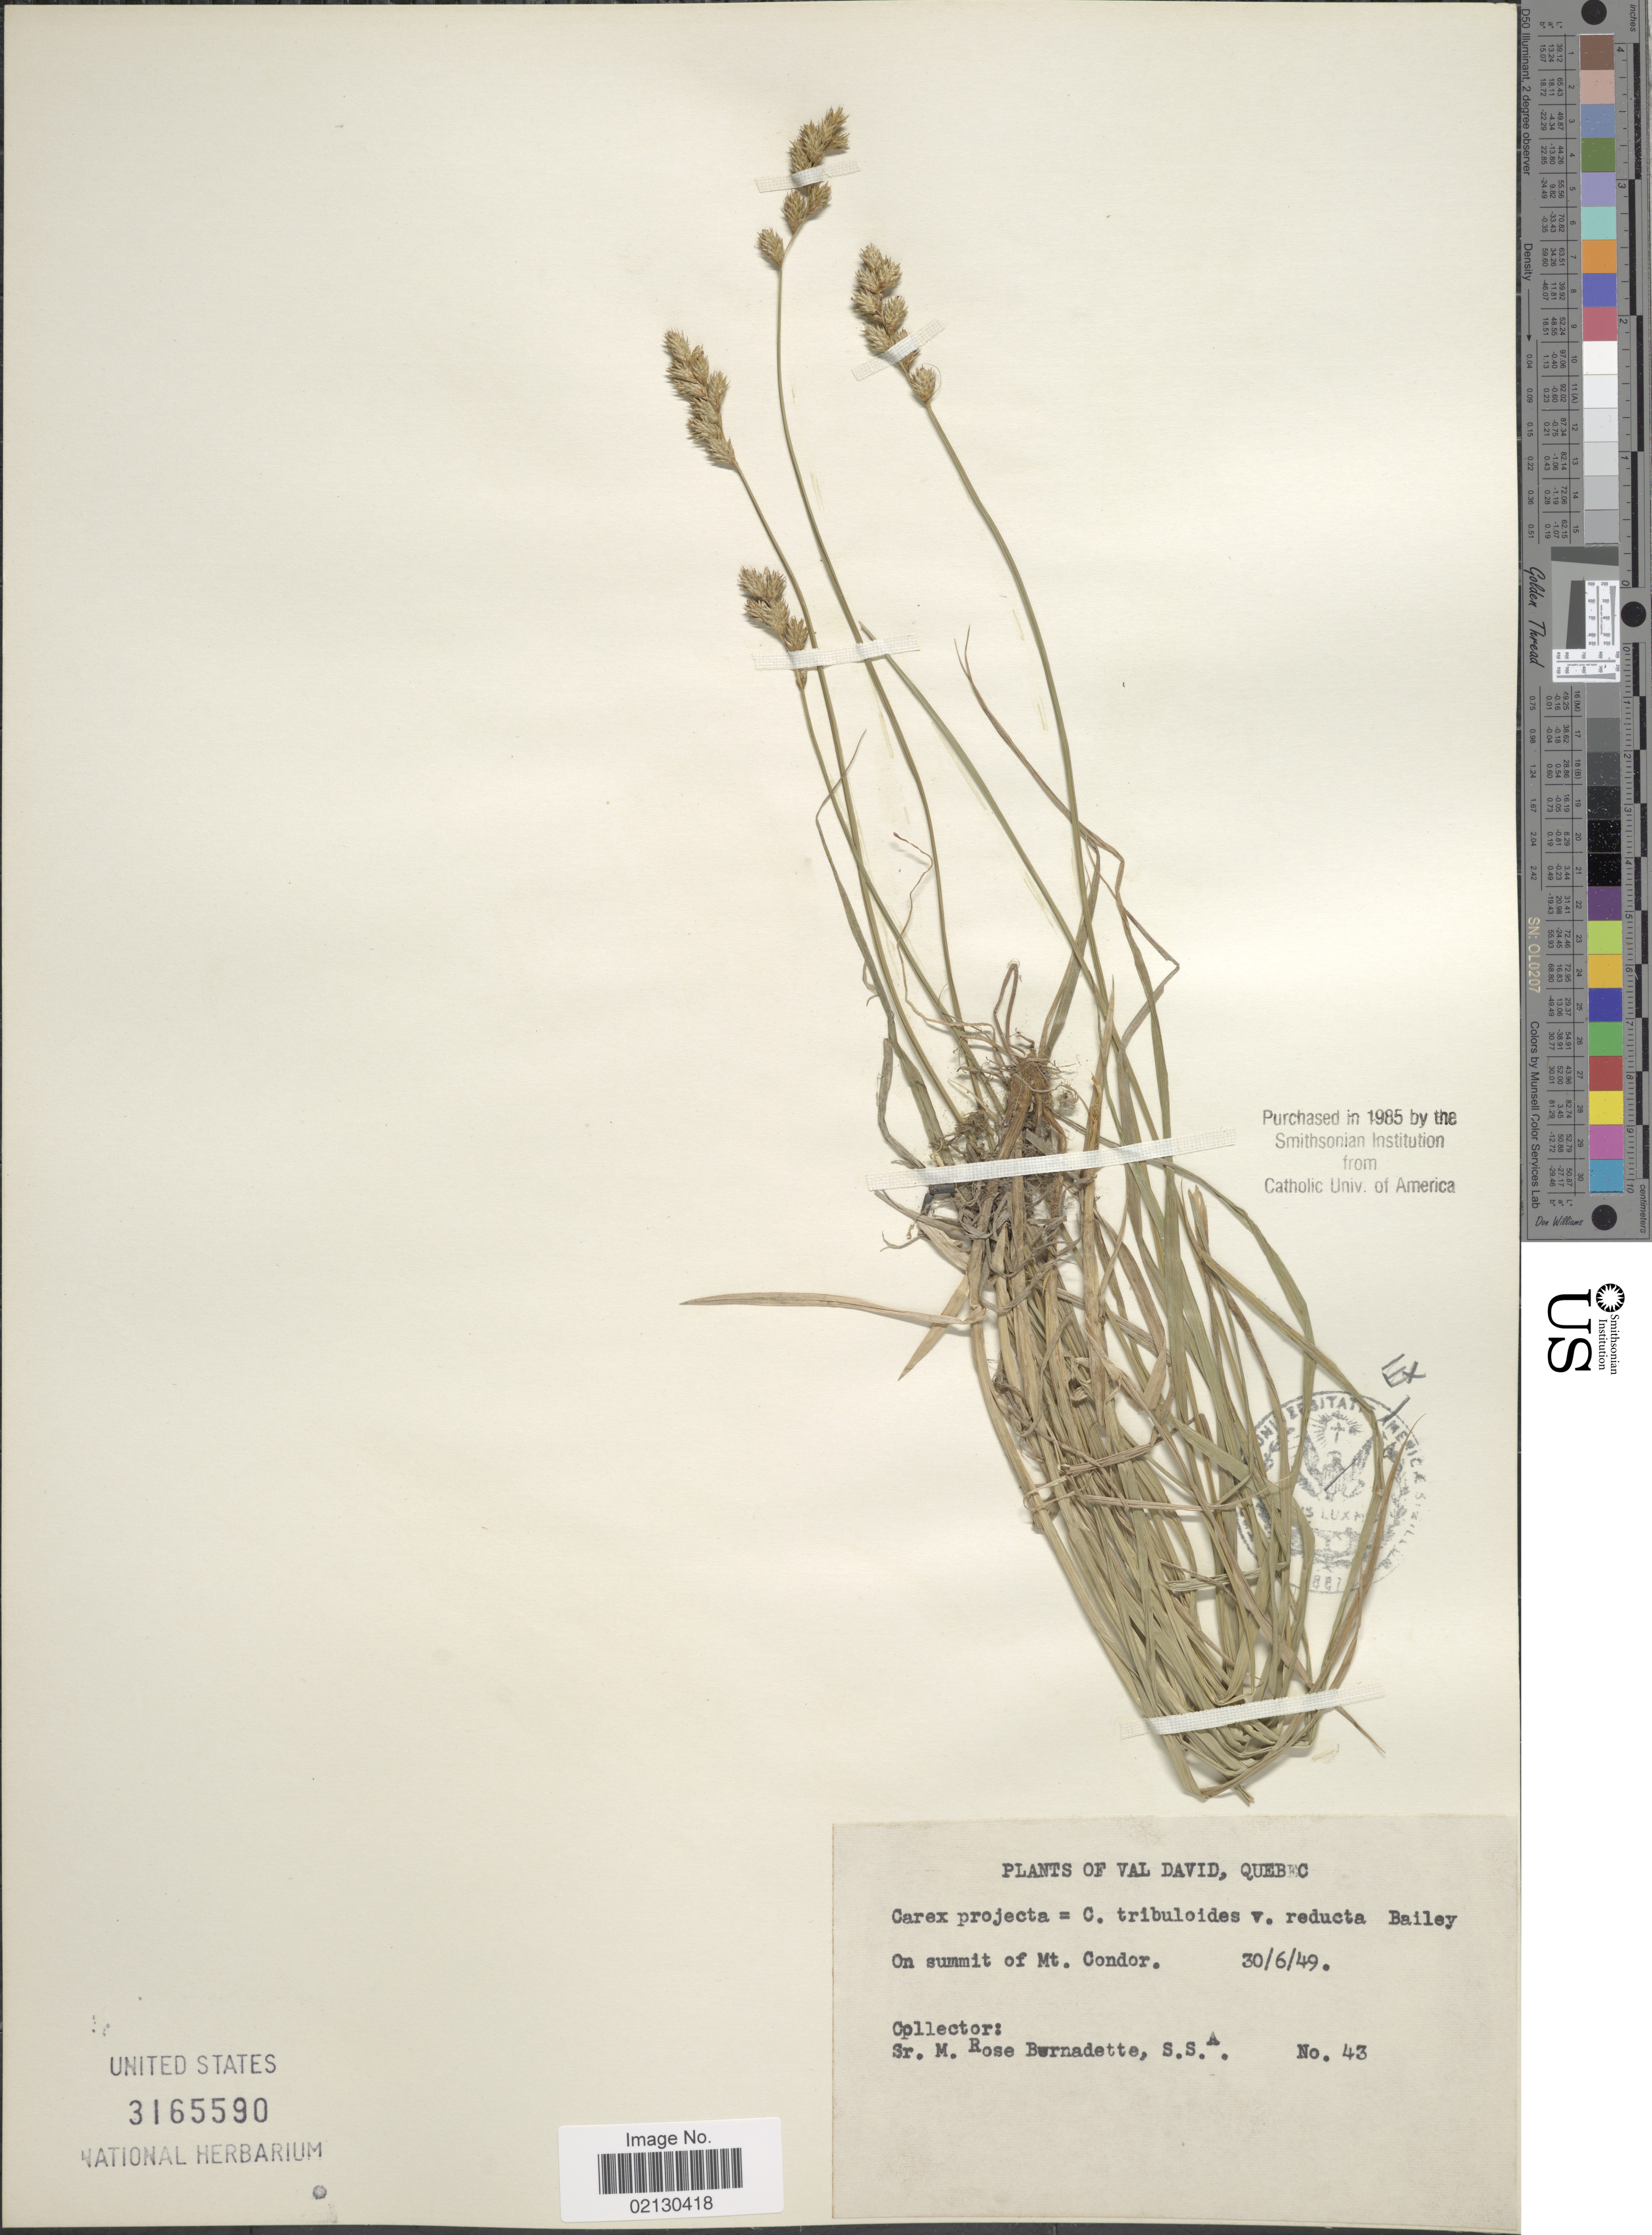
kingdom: Plantae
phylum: Tracheophyta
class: Liliopsida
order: Poales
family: Cyperaceae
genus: Carex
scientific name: Carex projecta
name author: Mack.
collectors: S. Burnadette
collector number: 43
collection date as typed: Transcribed d/m/y: 30/6/49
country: Canada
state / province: Quebec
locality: Val David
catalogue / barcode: US 3165590